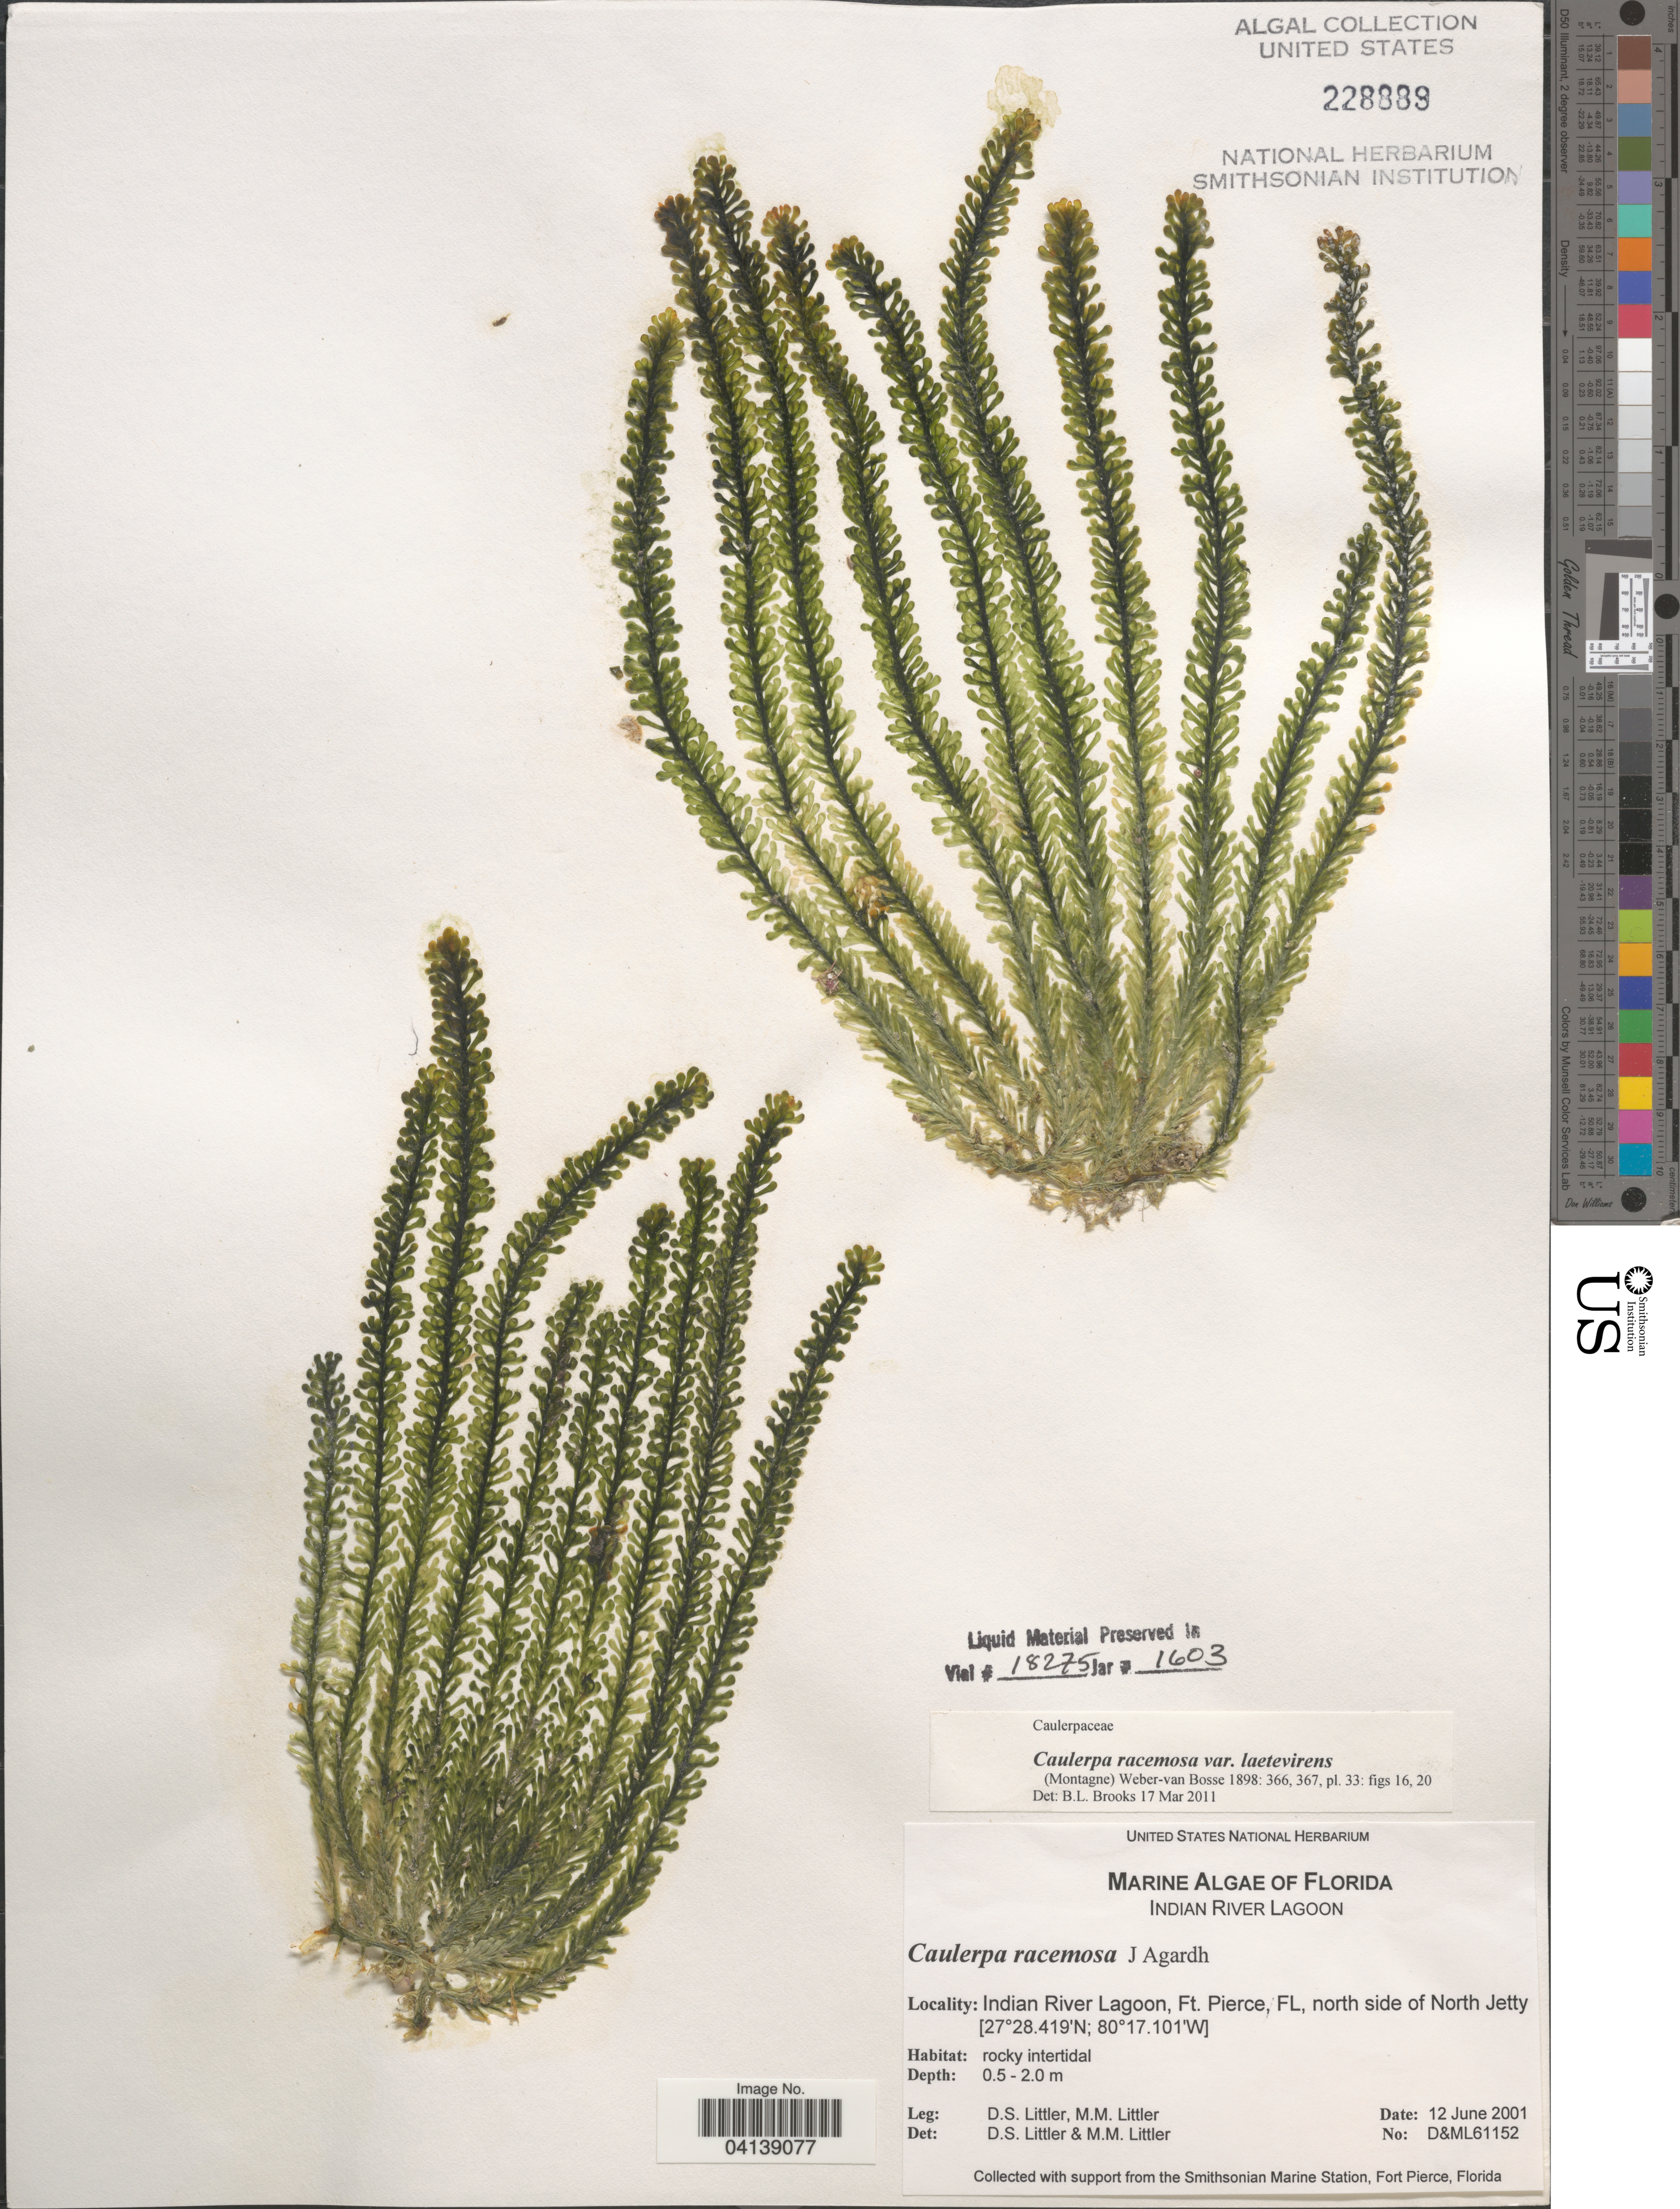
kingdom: Plantae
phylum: Chlorophyta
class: Ulvophyceae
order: Bryopsidales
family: Caulerpaceae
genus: Caulerpa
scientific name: Caulerpa racemosa var. laetevirens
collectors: D. S. Littler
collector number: D&ML61152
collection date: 2001-06-12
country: United States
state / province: Florida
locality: Indian River Lagoon, Ft. Pierce, north side of North Jetty.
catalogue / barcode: US 228889